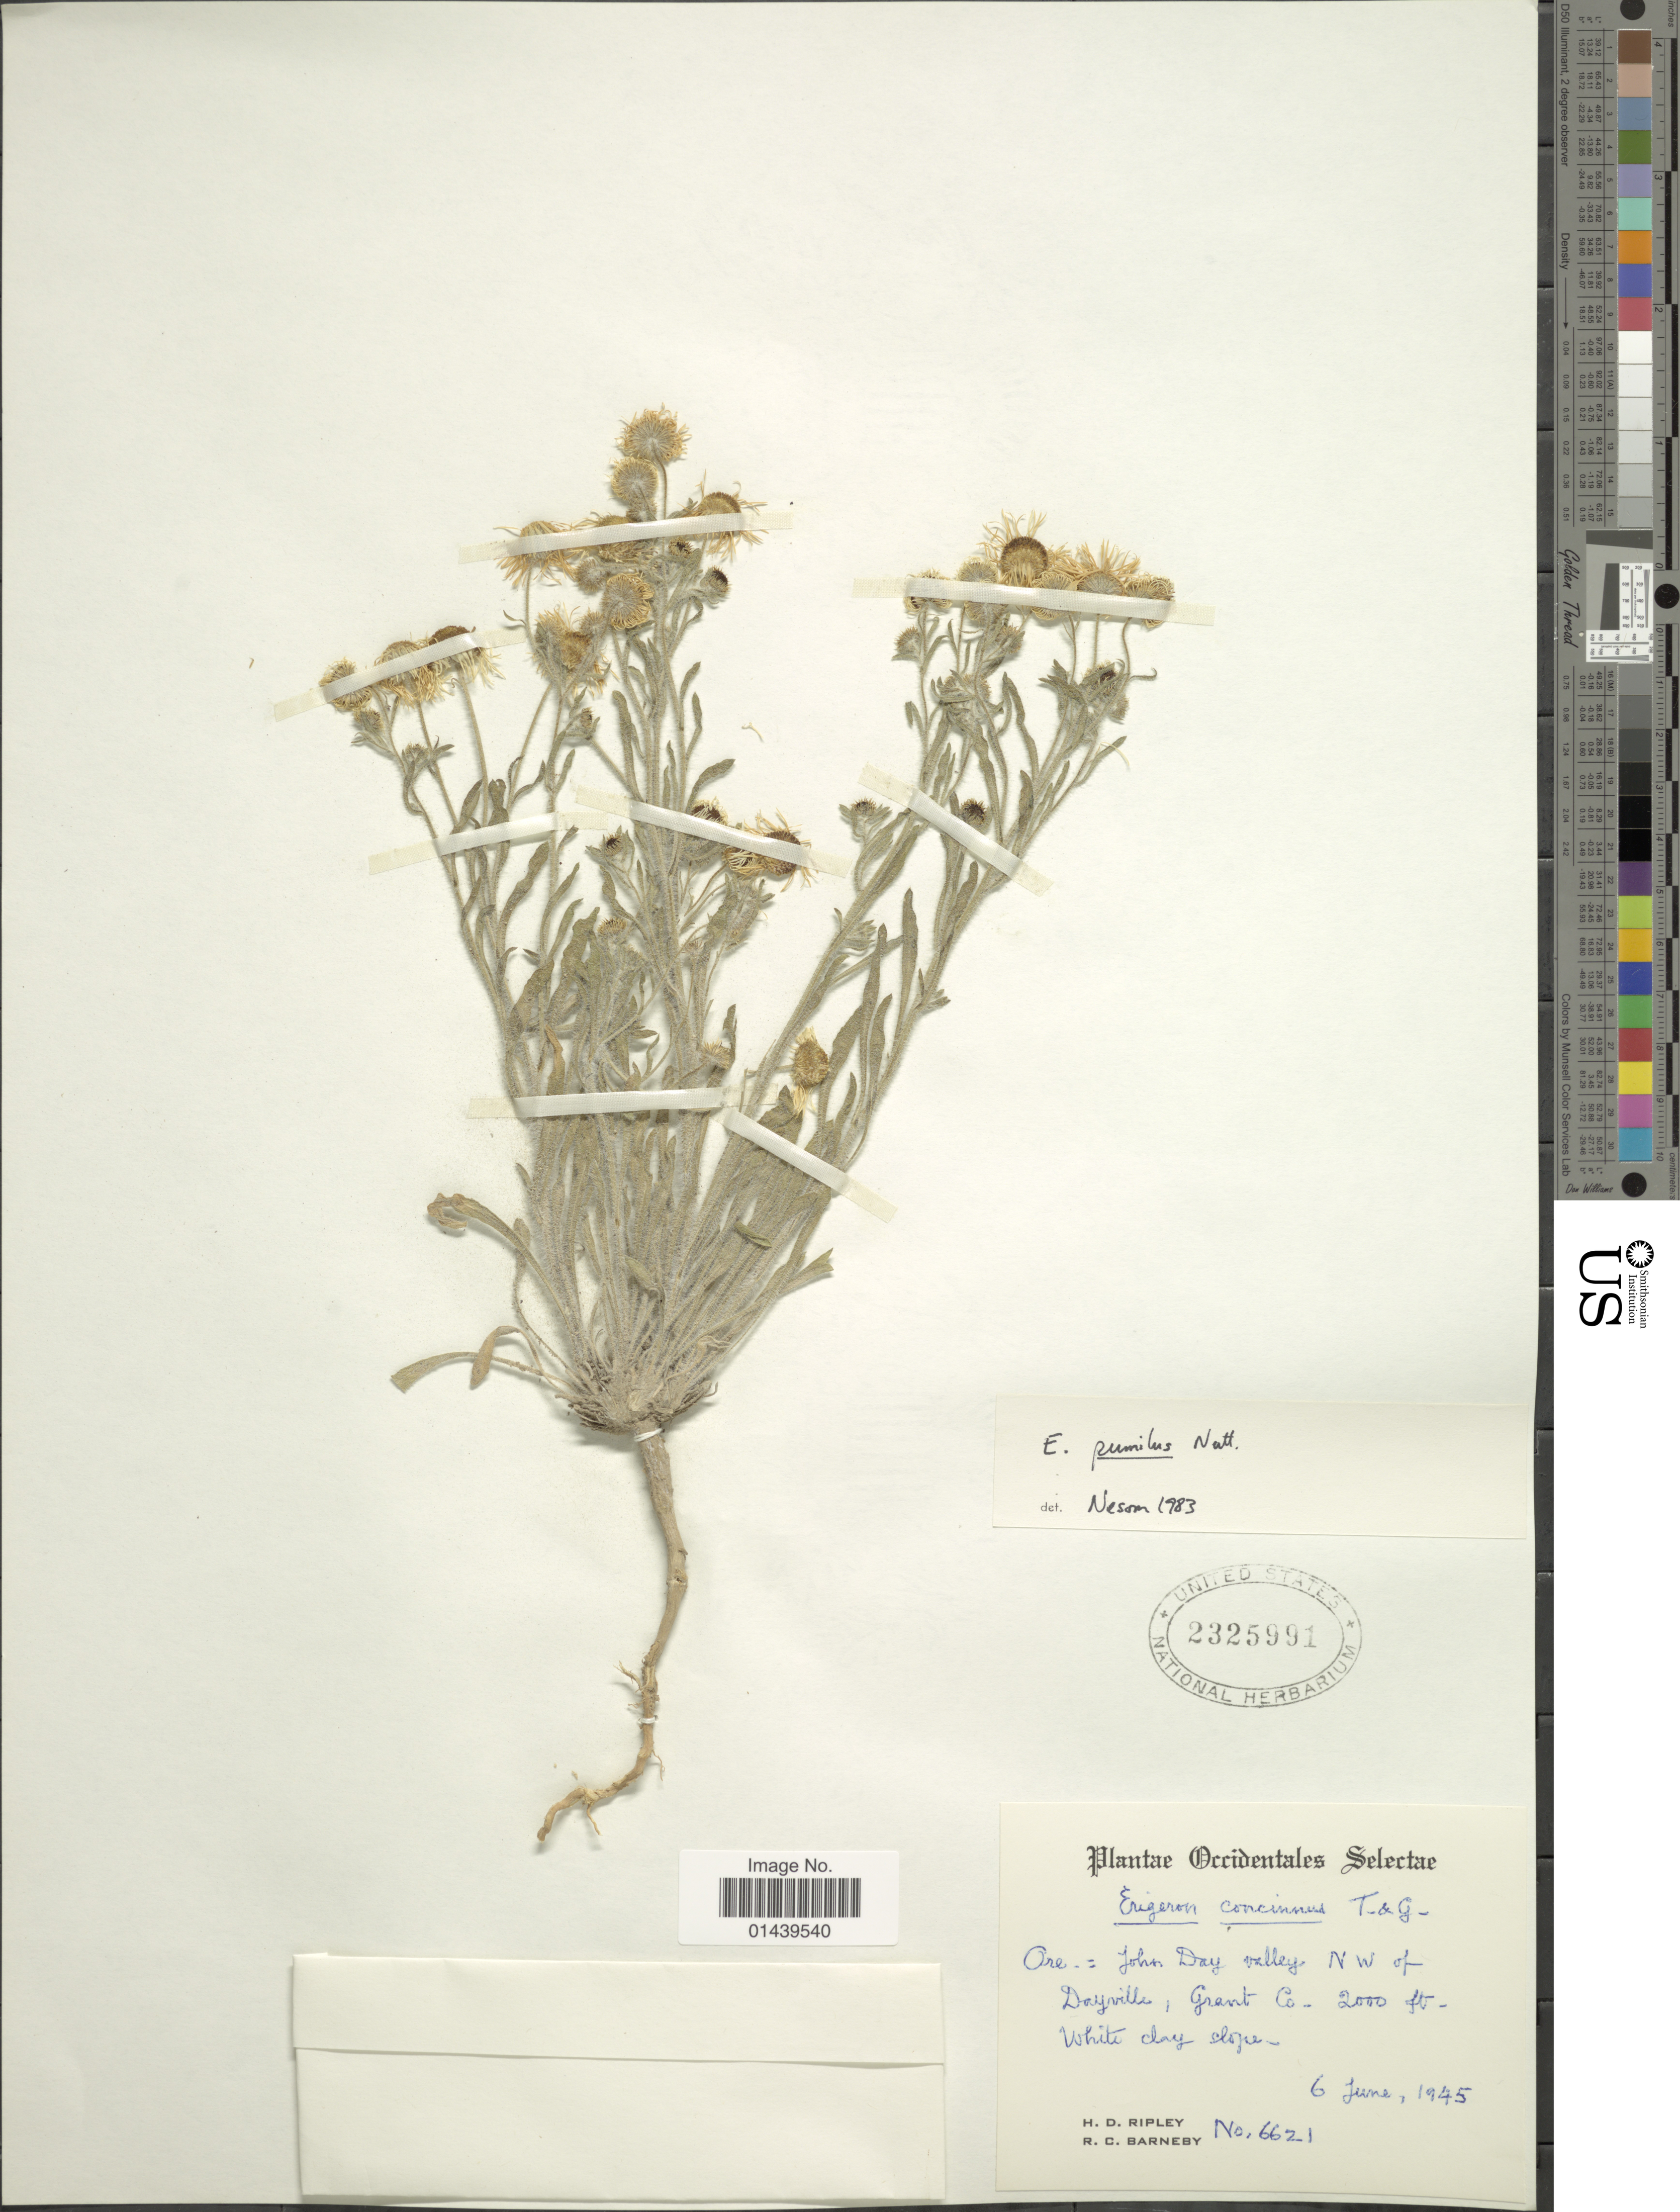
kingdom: Plantae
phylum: Tracheophyta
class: Magnoliopsida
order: Asterales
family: Asteraceae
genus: Erigeron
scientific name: Erigeron pumilus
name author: Nutt.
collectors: H. Ripley & R. C. Barneby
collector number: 6621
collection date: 1945-06-06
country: United States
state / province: Oregon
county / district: Grant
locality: John Day valley N W of Dayville, Grant Co.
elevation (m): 610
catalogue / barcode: US 2325991